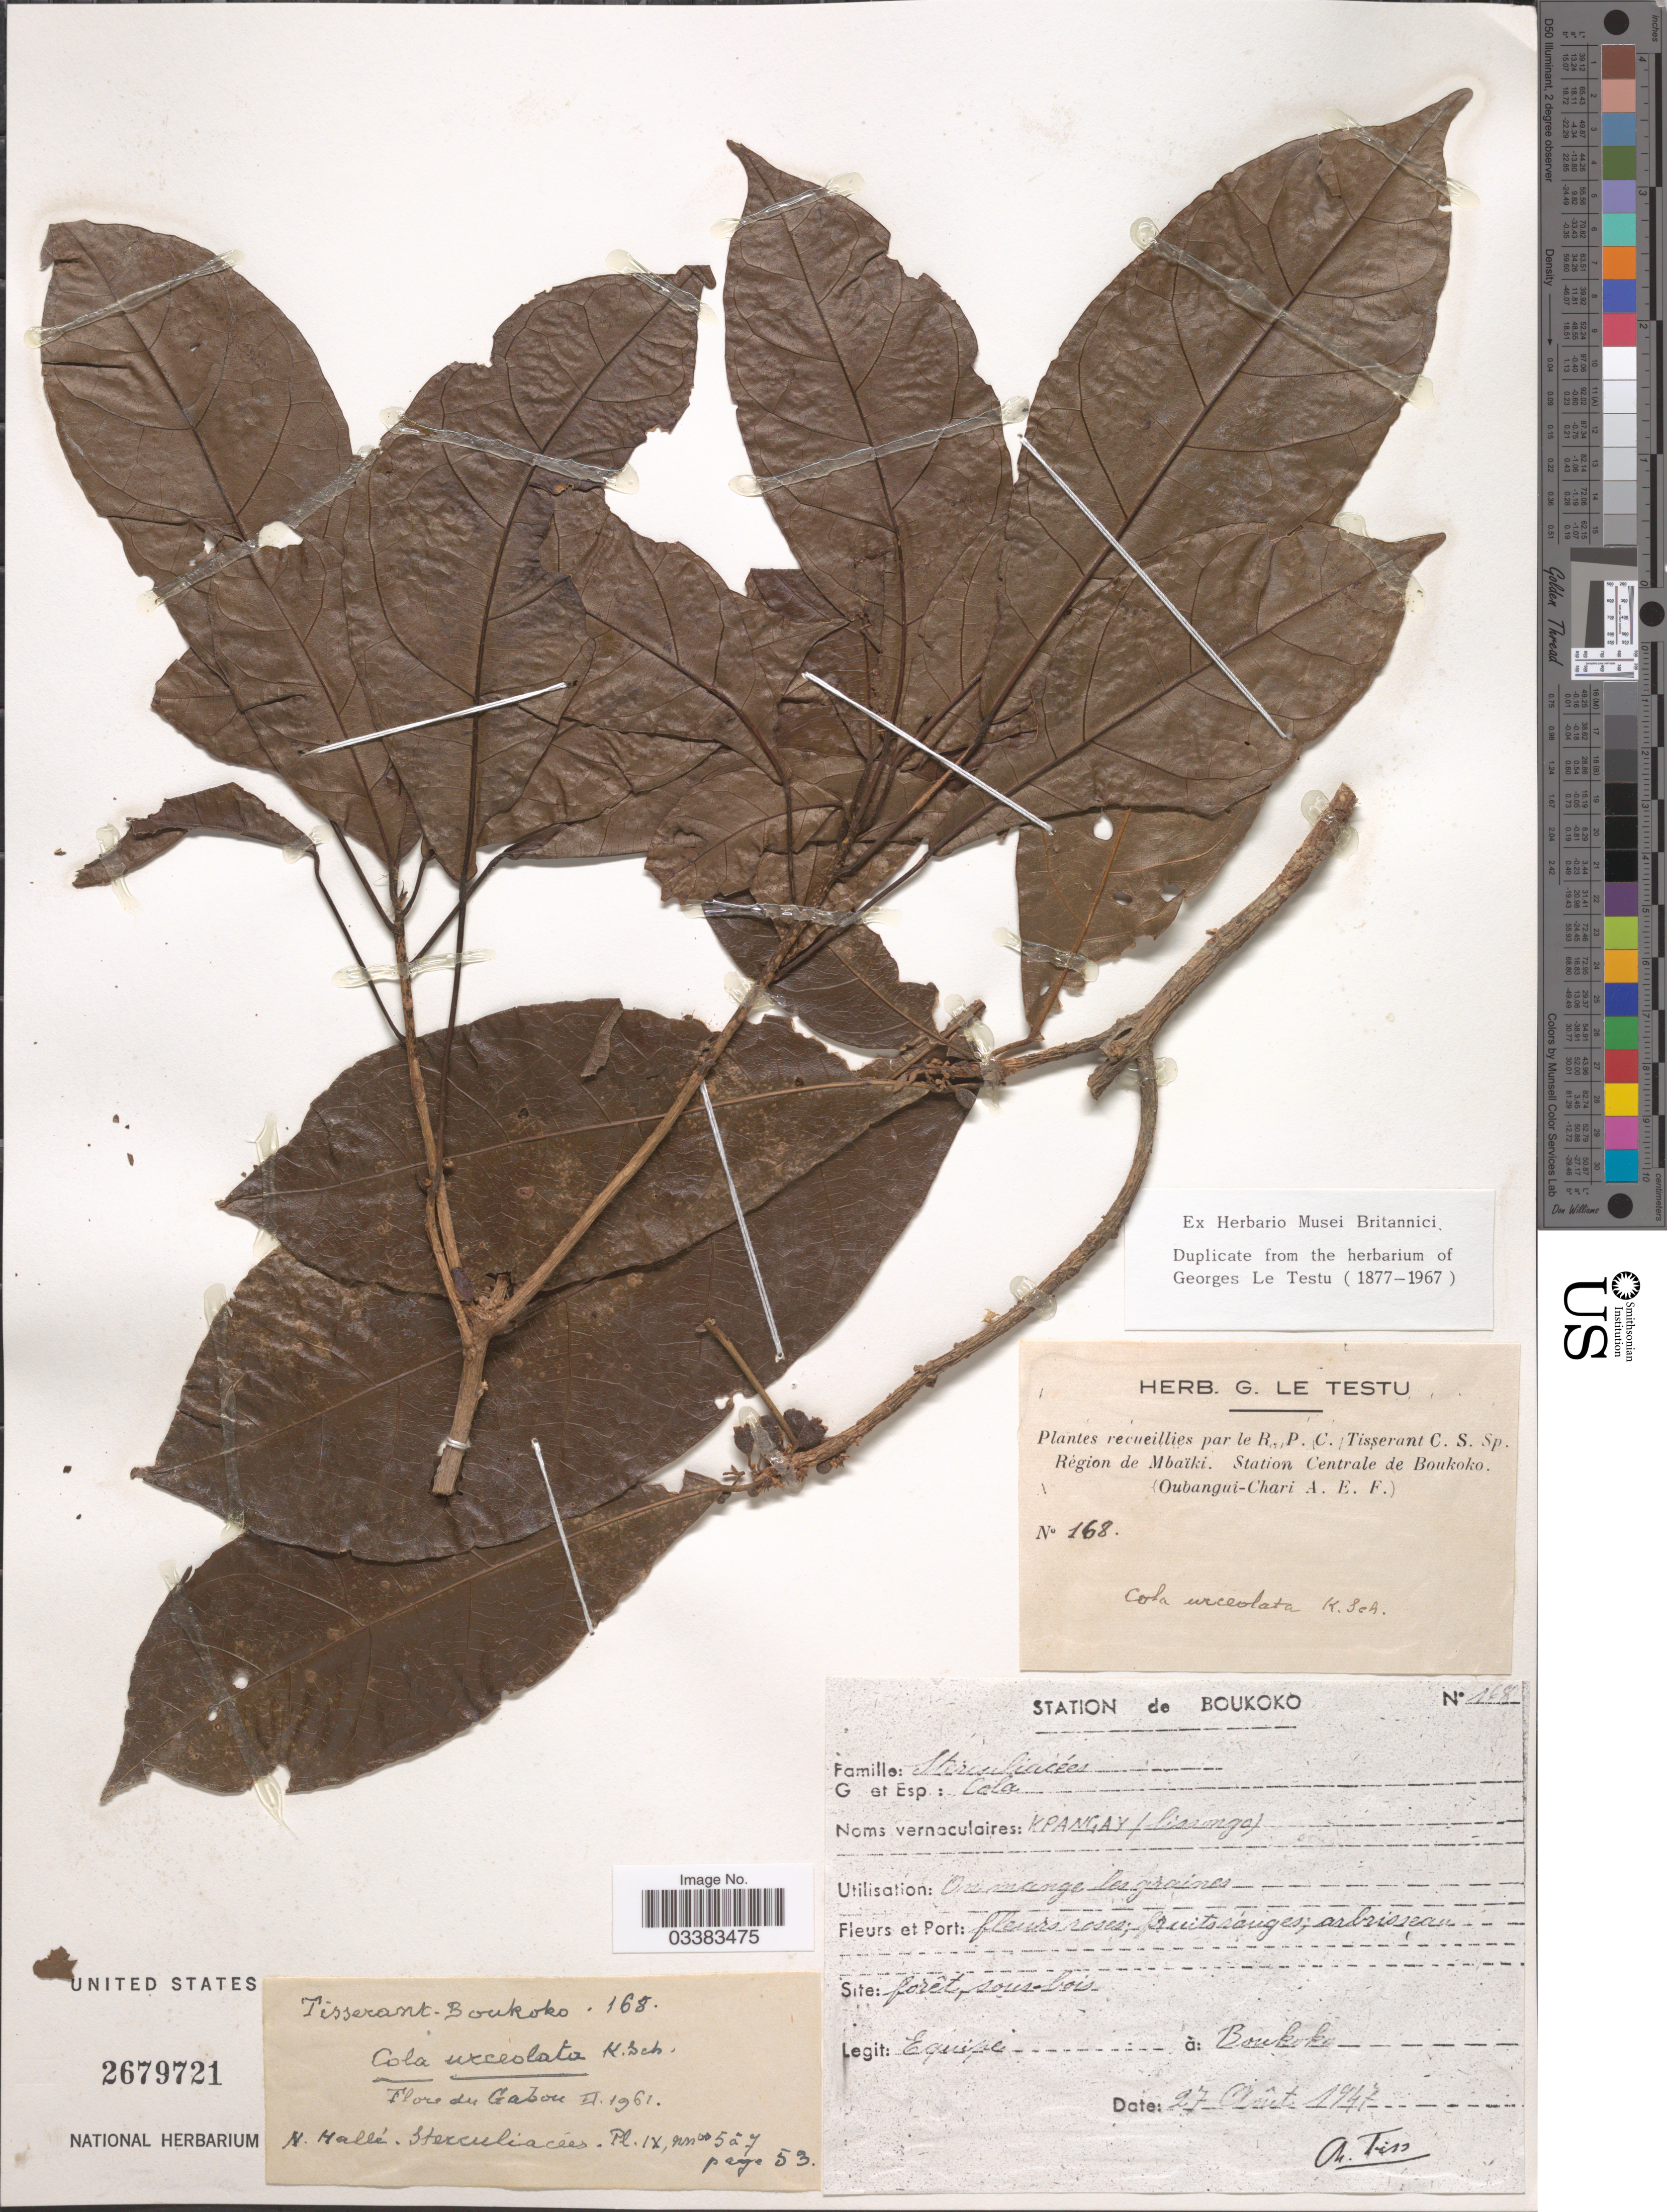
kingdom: Plantae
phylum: Tracheophyta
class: Magnoliopsida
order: Malvales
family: Malvaceae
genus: Cola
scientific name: Cola urceolata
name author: K. Schum.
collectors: C. Tisserant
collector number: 168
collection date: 1947-08-27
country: Central African Republic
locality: Région de Mbaïki. Station Centrale de Boukoko. (Oubangui-Chari A. E. F.) Boukoko.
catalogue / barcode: US 2679721